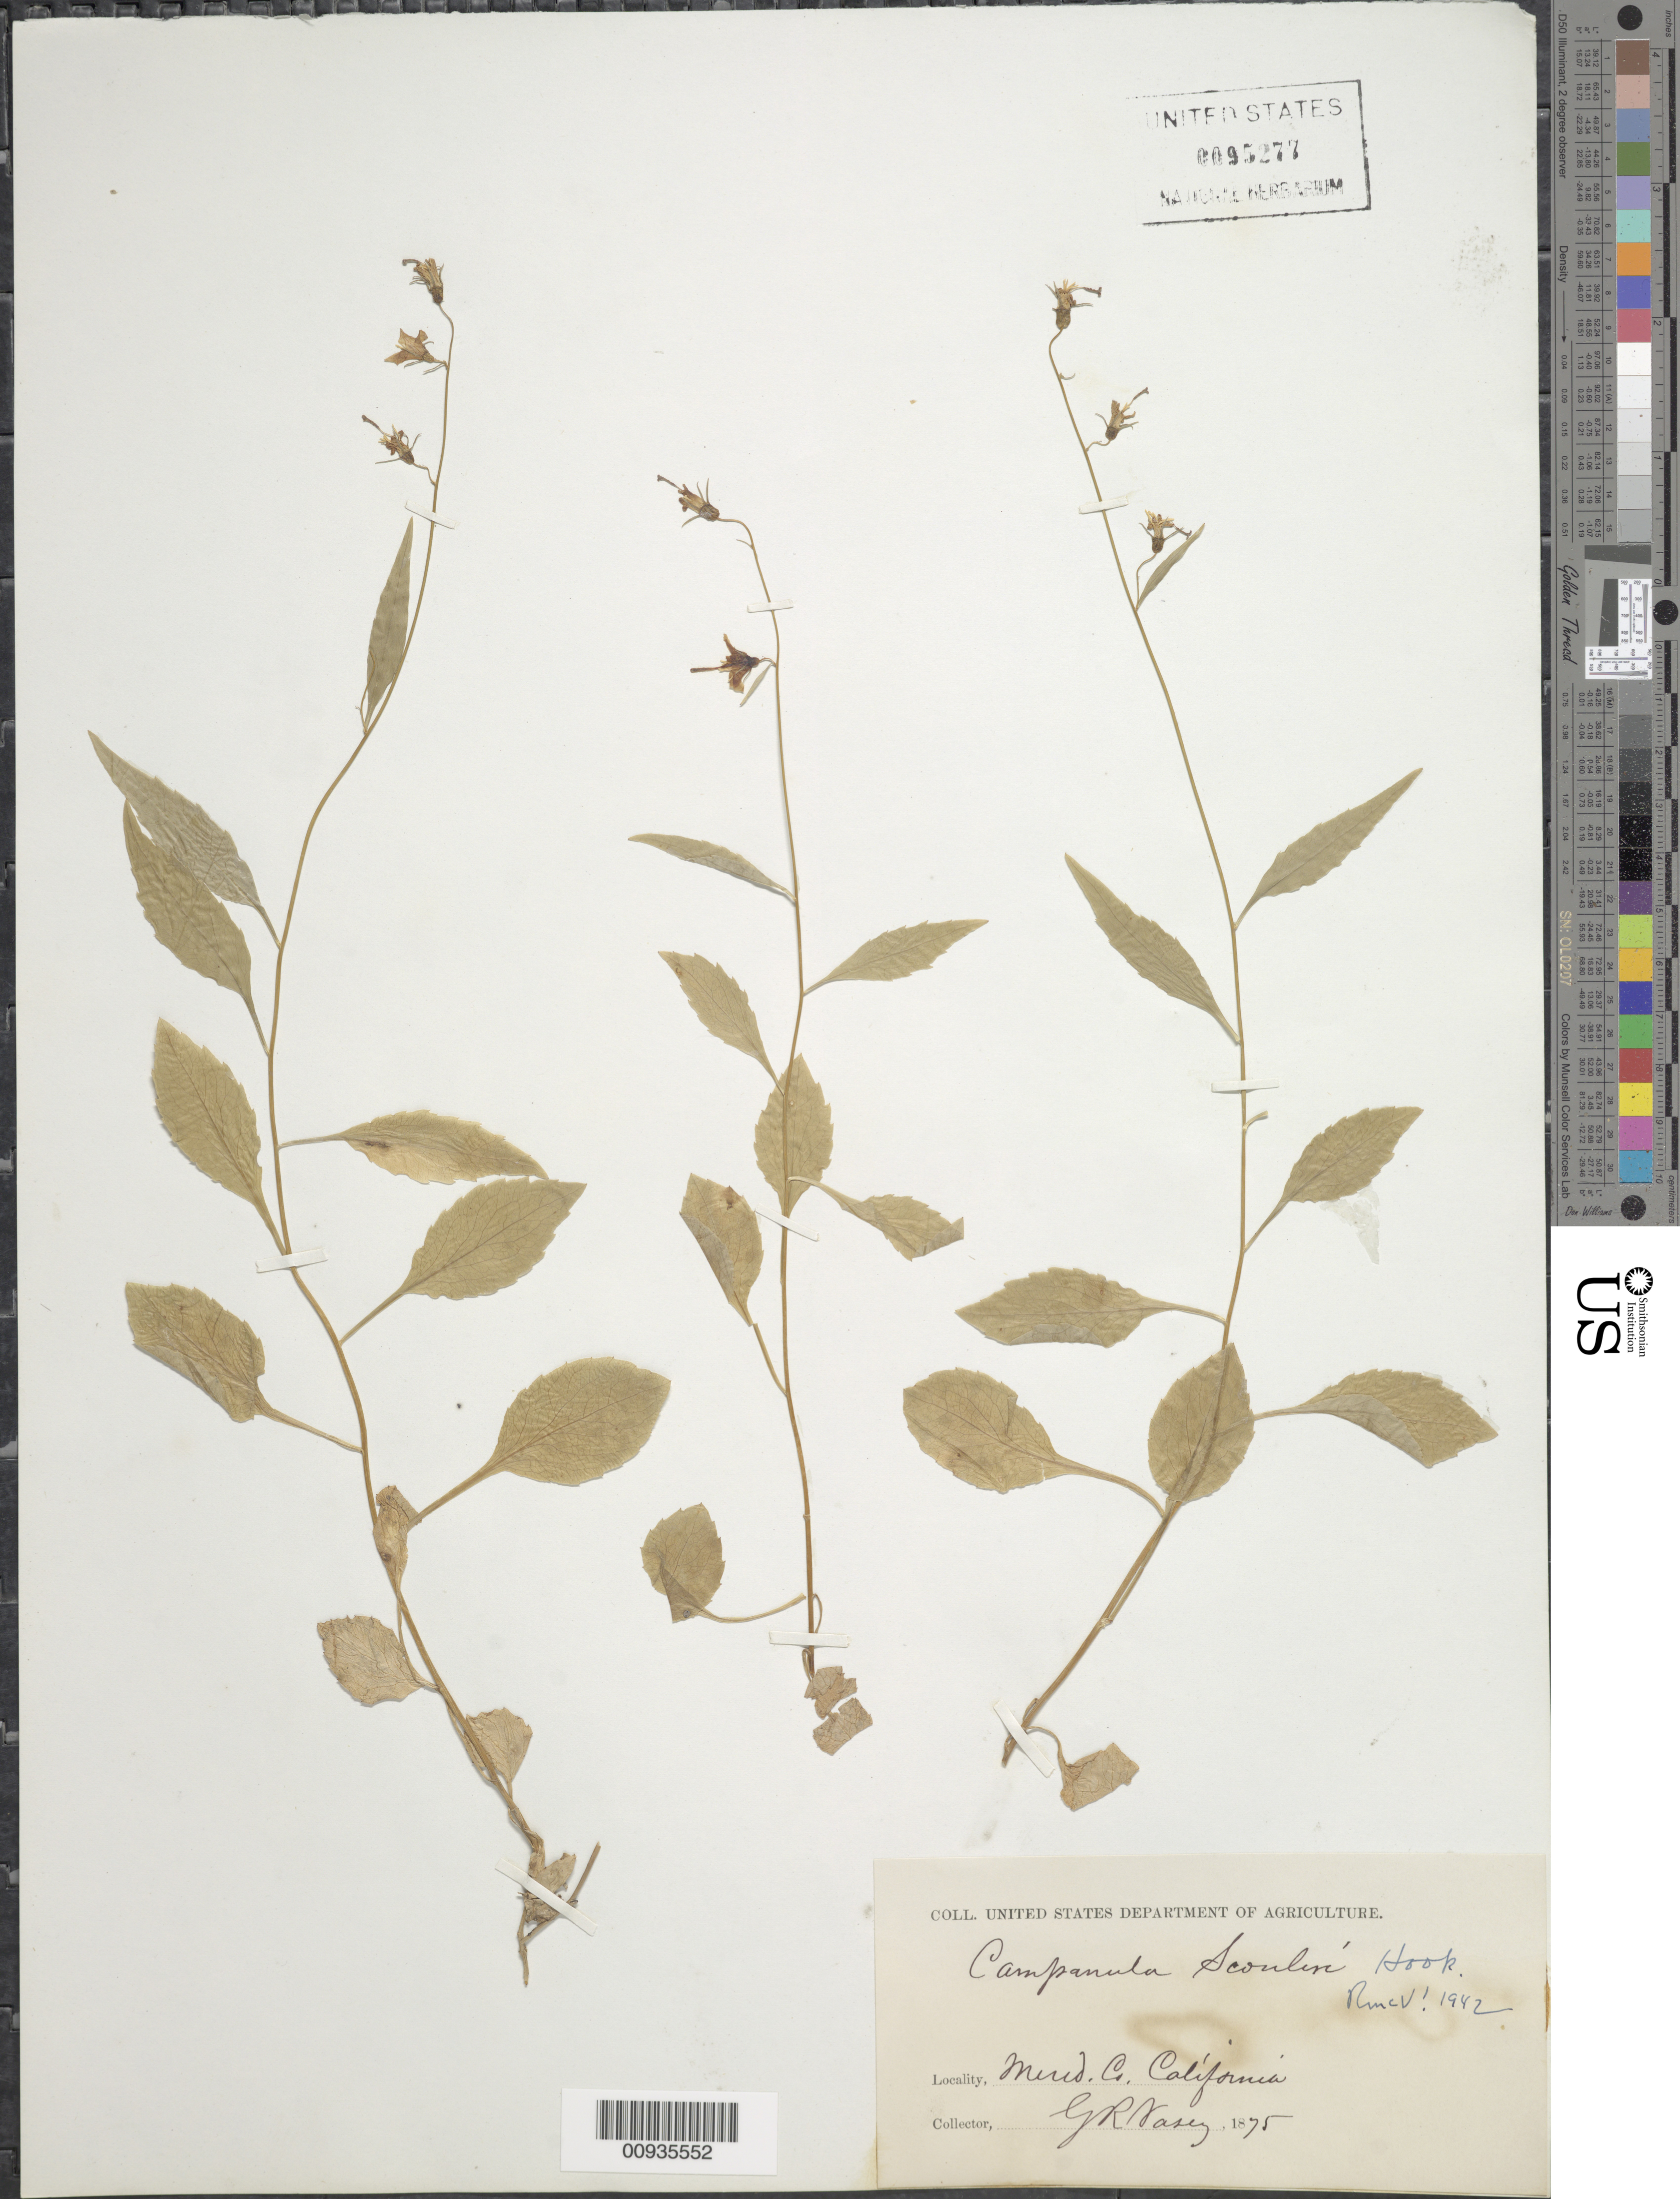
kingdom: Plantae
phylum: Tracheophyta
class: Magnoliopsida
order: Asterales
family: Campanulaceae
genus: Campanula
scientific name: Campanula scouleri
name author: Hook.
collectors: G. R. Vasey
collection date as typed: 1875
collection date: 1875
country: United States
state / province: California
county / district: Mendocino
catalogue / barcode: US 95277